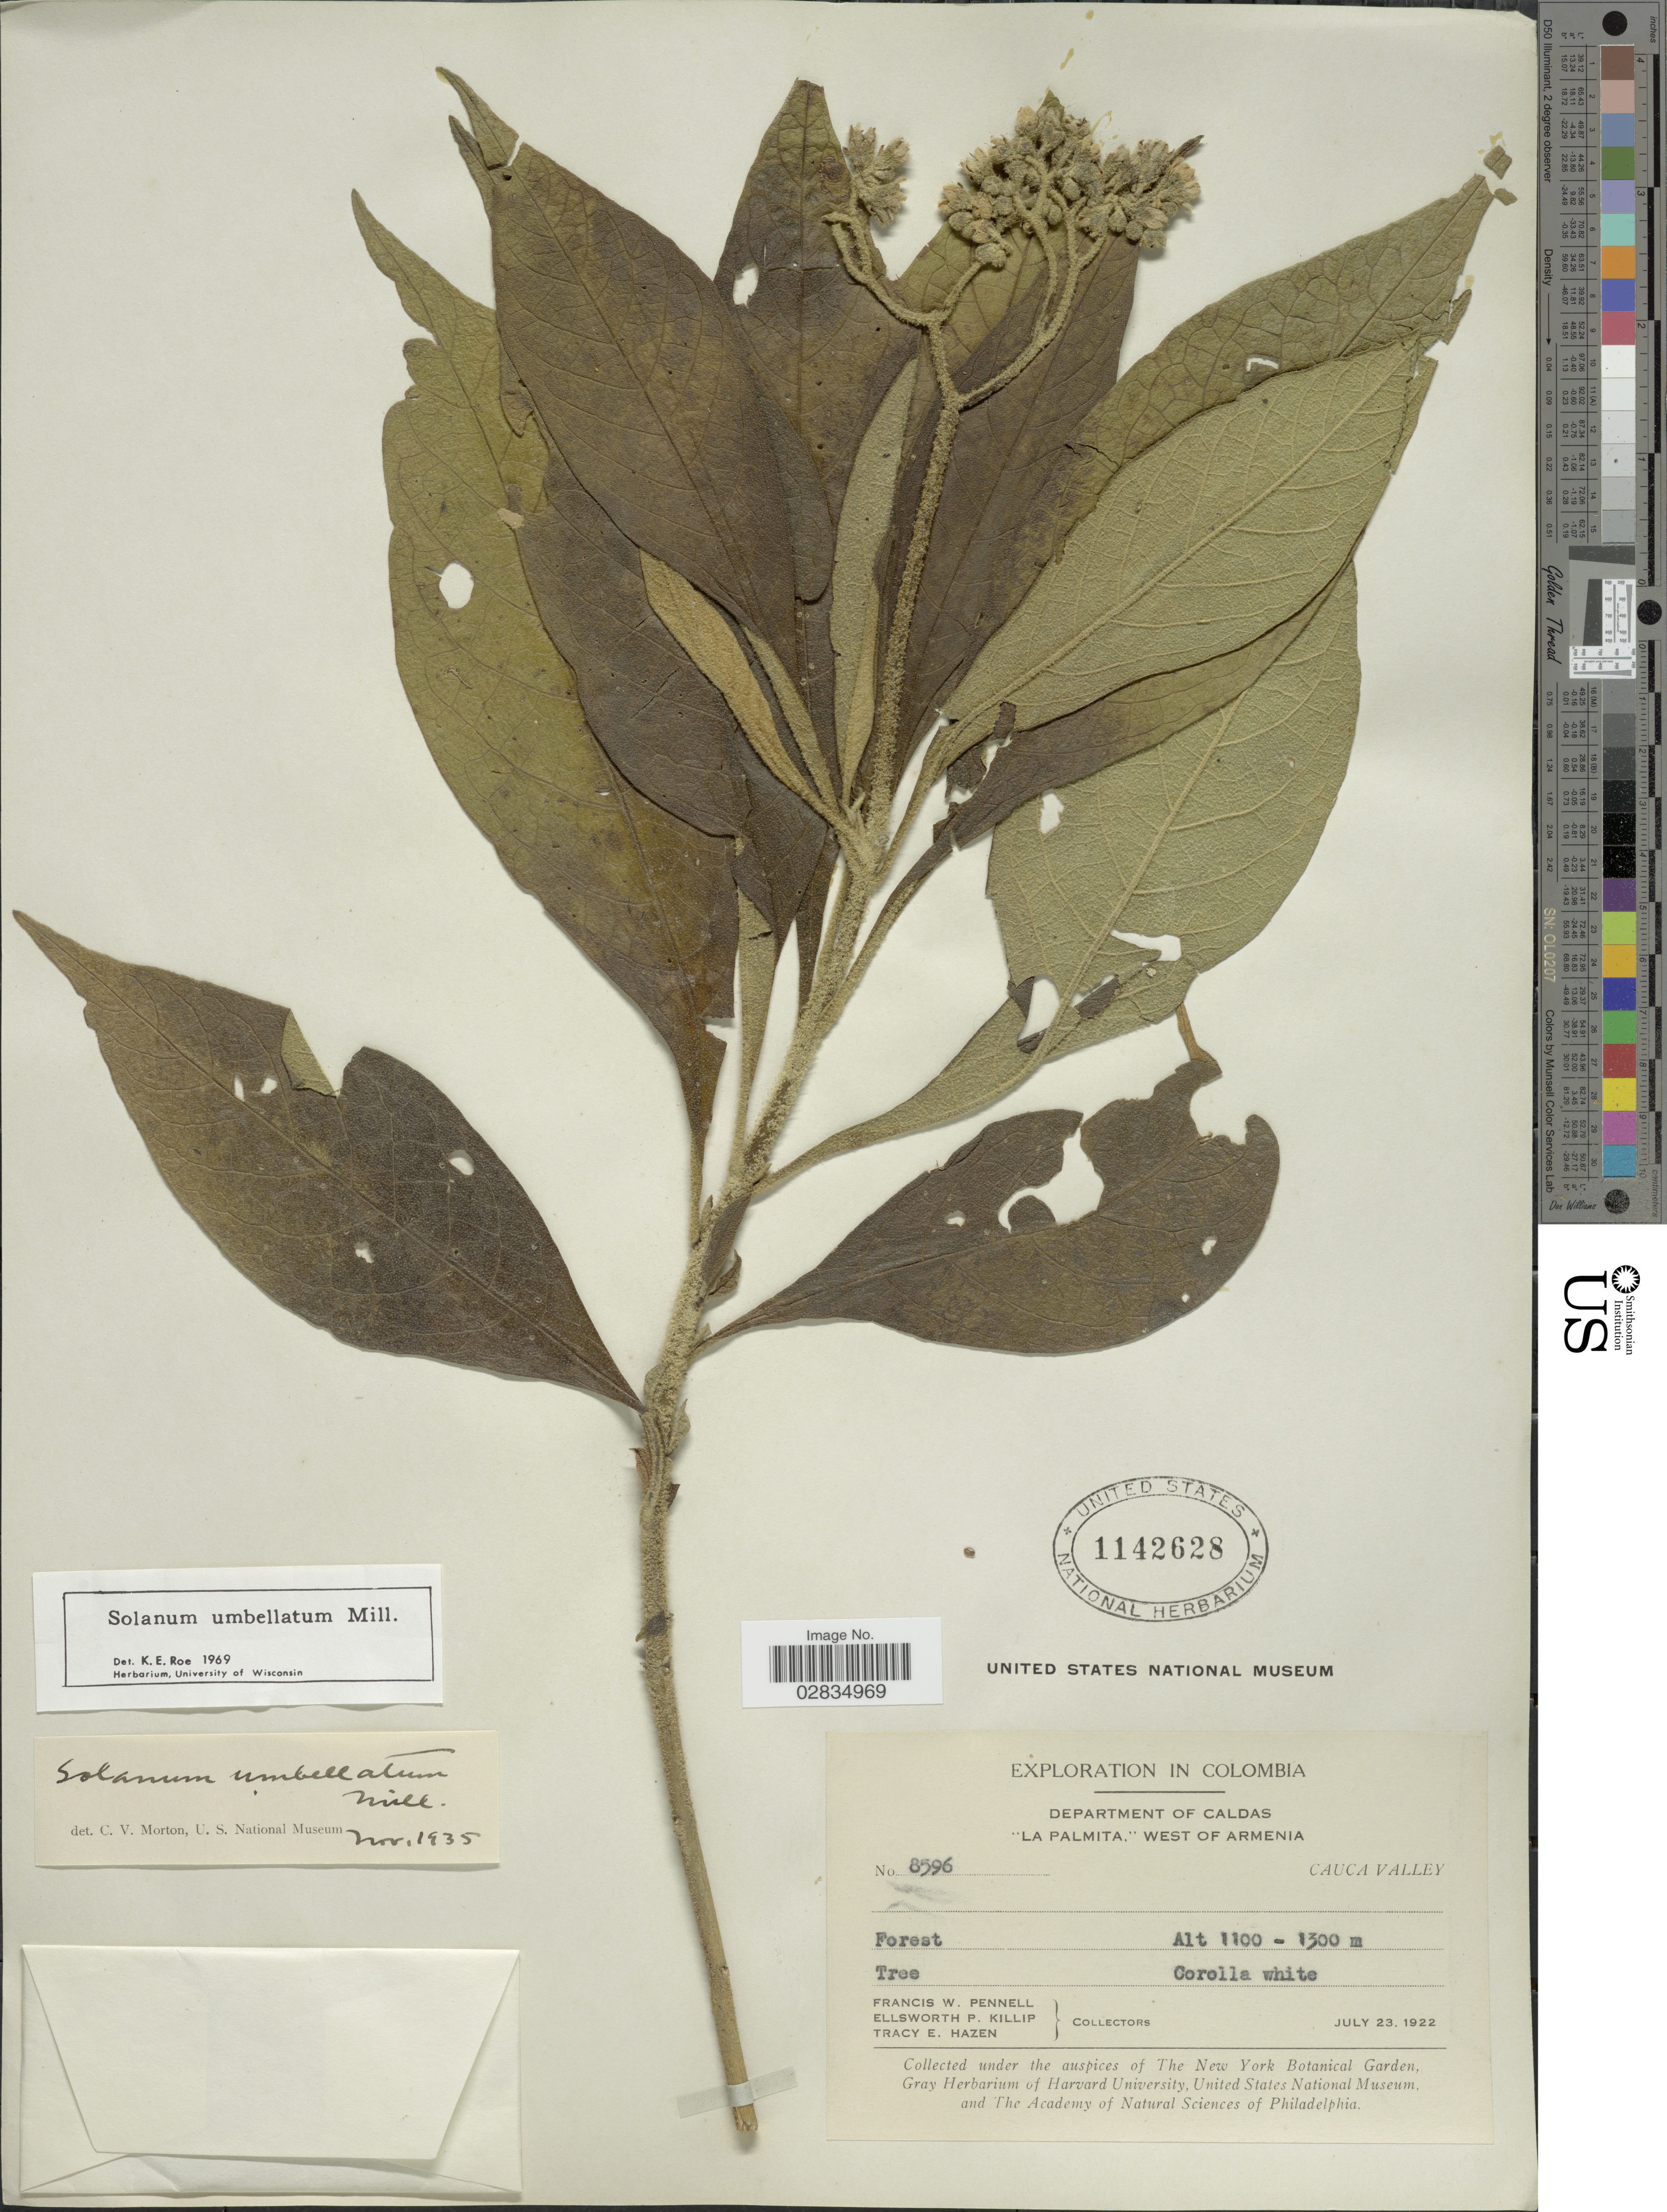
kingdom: Plantae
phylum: Tracheophyta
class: Magnoliopsida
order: Solanales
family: Solanaceae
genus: Solanum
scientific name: Solanum umbellatum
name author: Mill.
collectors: F. W. Pennell, E. P. Killip & T. E. Hazen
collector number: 8596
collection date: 1922-07-23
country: Colombia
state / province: Caldas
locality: Department of Caldas, "La Palmita", West of Armenia, Cauca Valley.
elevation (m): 1100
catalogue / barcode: US 1142628